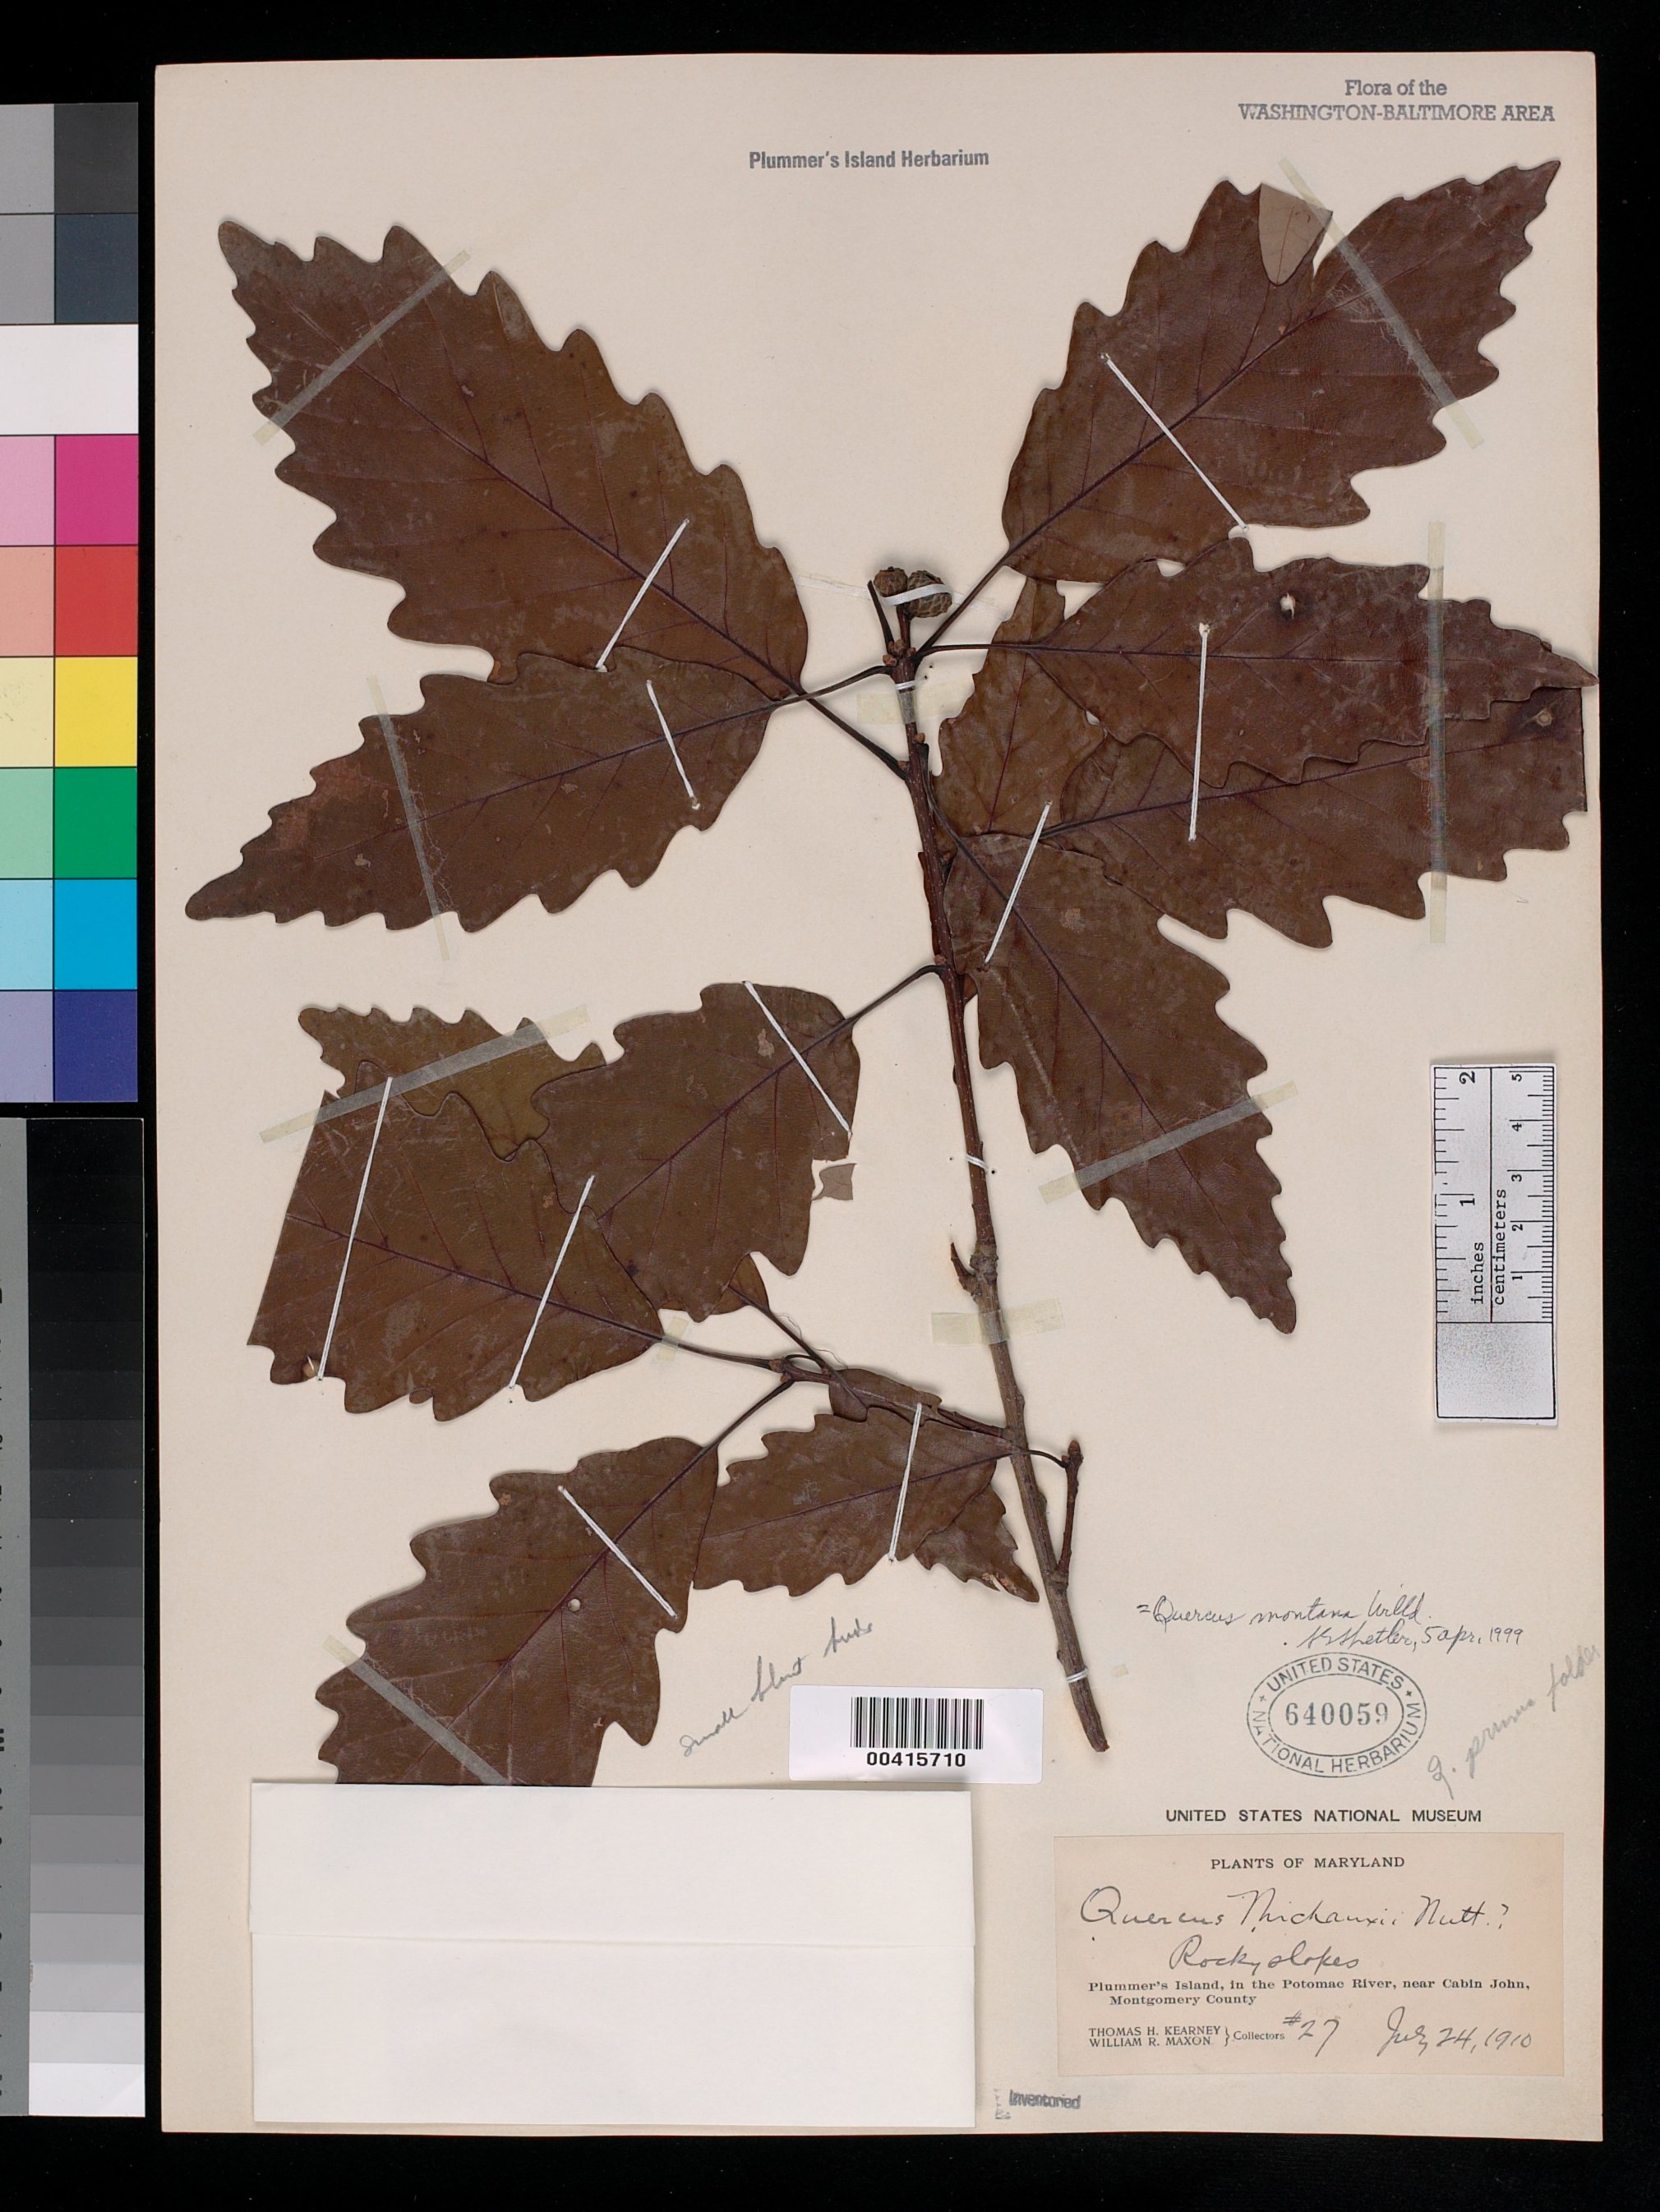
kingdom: Plantae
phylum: Tracheophyta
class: Magnoliopsida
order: Fagales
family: Fagaceae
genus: Quercus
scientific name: Quercus montana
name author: Willd.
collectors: T. H. Kearney & W. R. Maxon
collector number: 27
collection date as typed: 24 Jul 1910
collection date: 1910-07-24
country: United States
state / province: Maryland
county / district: Montgomery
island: Plummers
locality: Plummer's Island Plummers Island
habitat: Rocky slopes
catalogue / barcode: US 640059